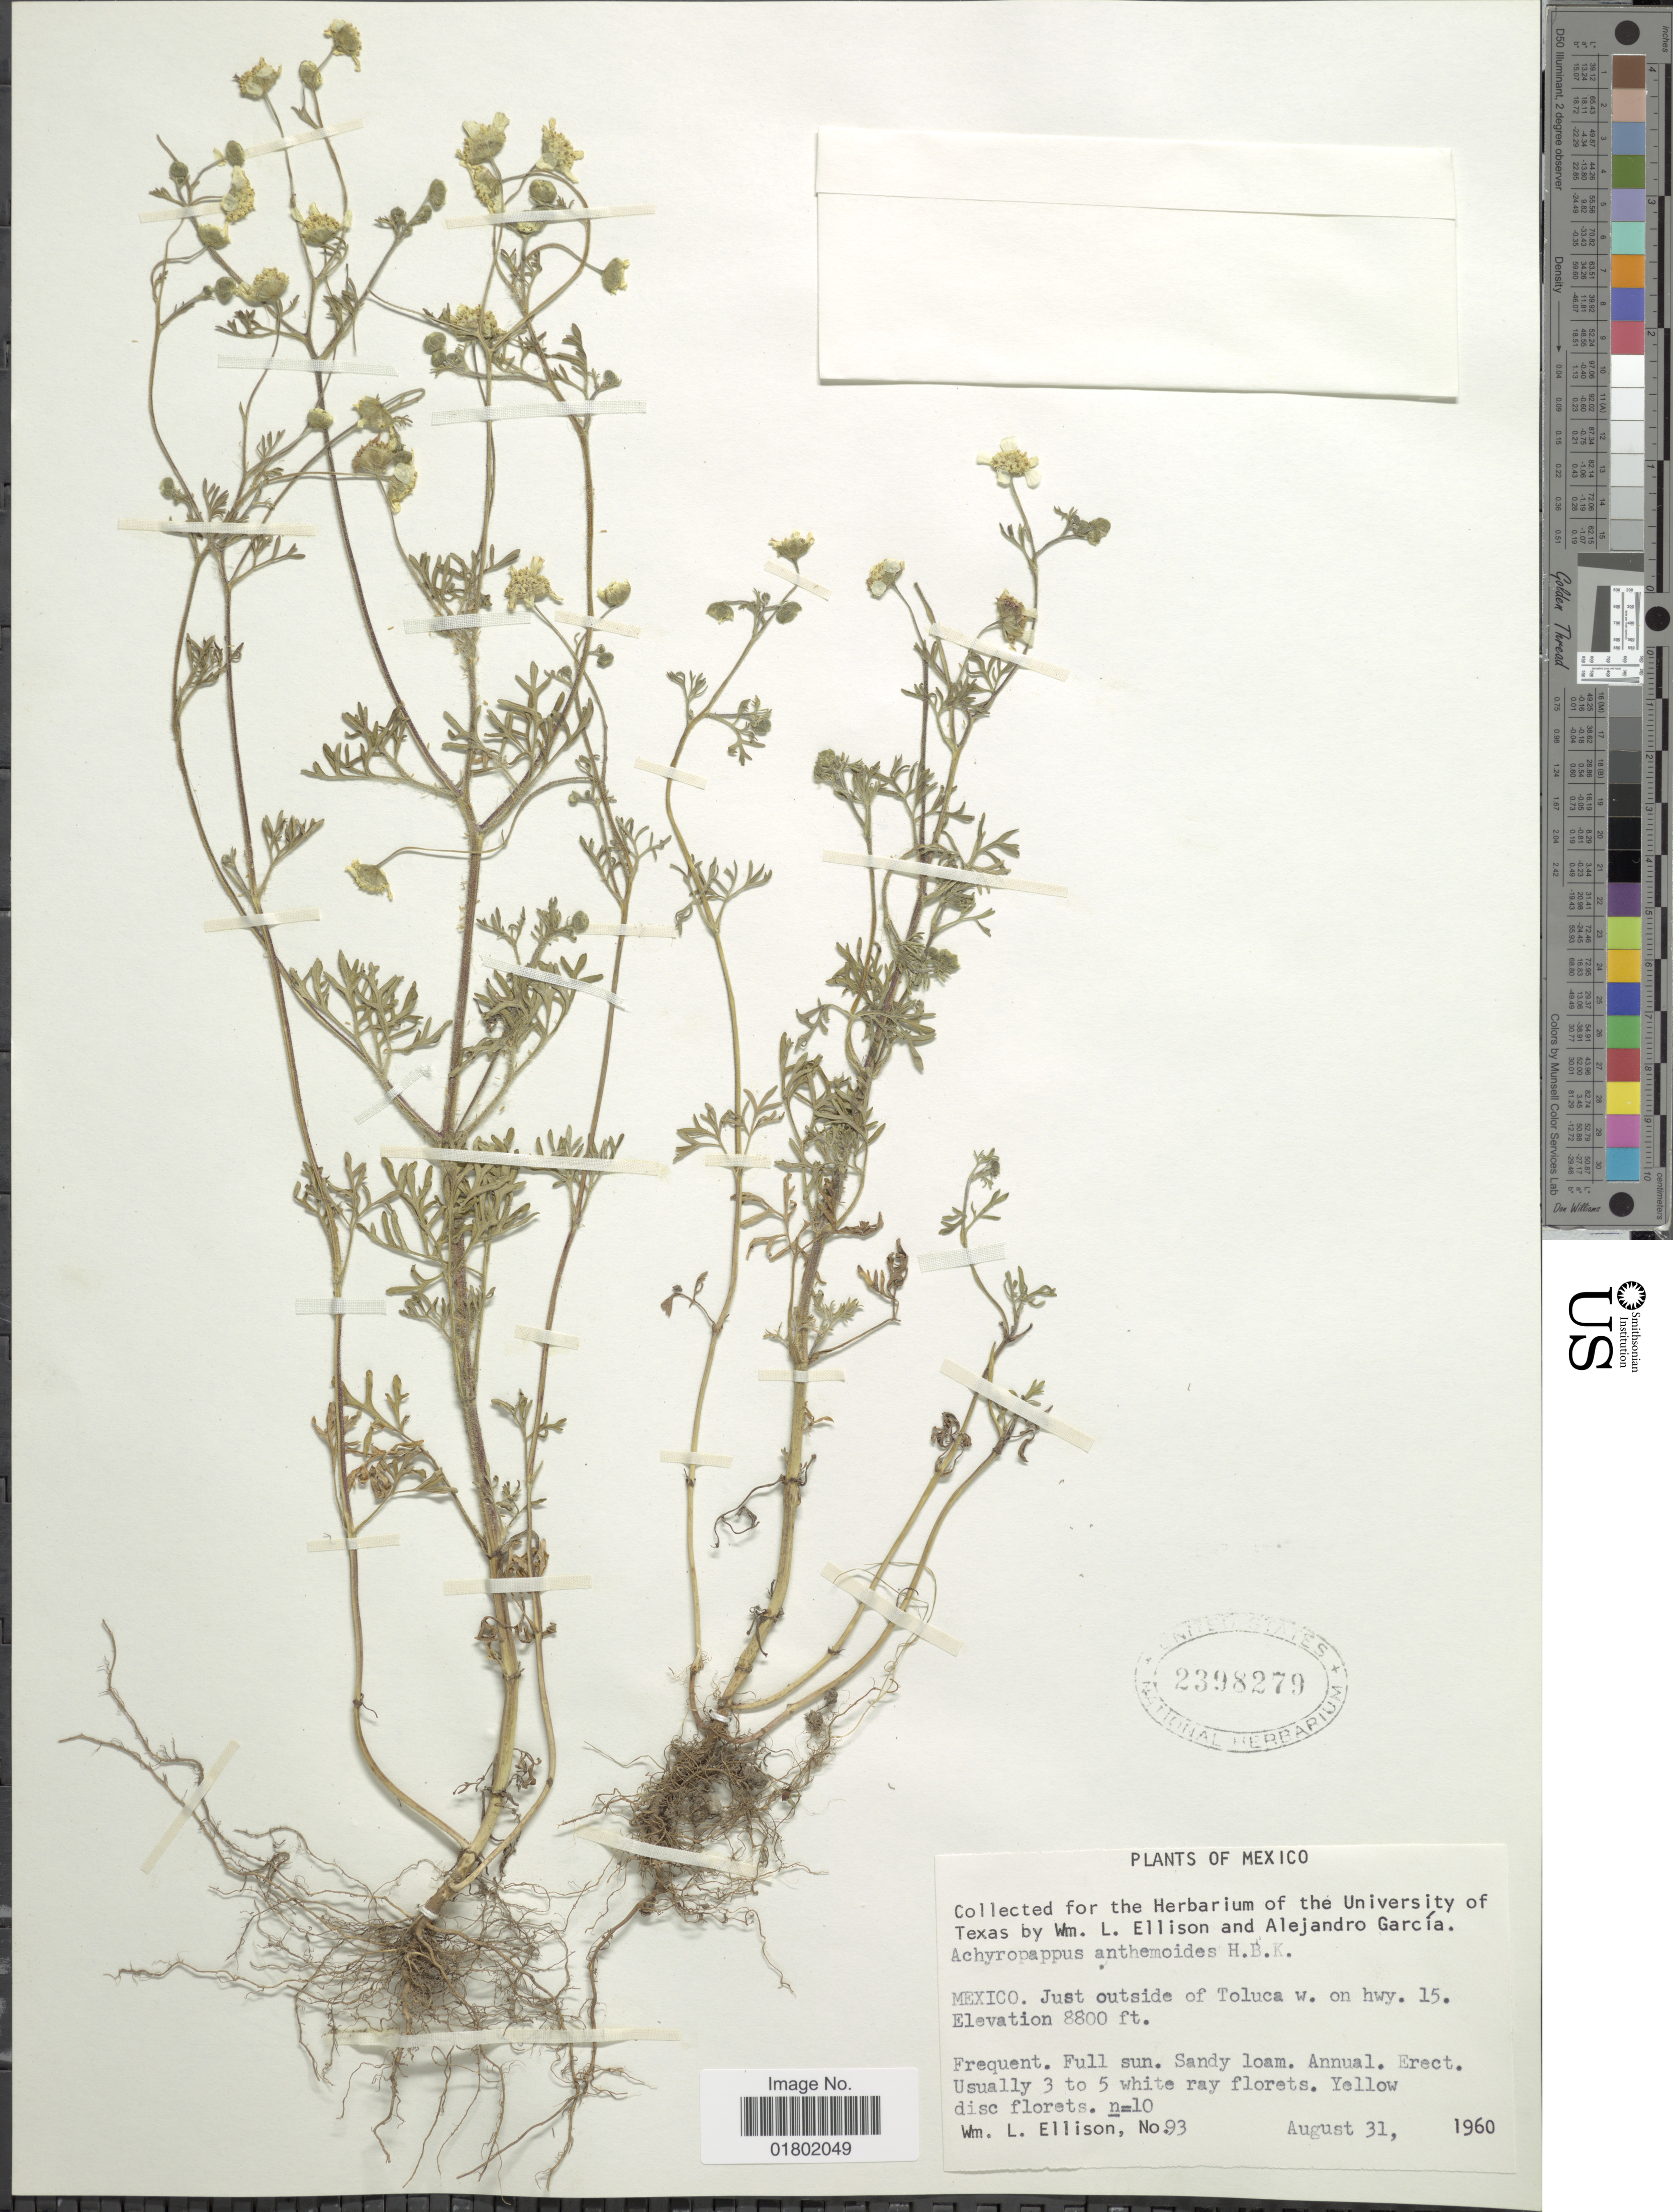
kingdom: Plantae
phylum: Tracheophyta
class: Magnoliopsida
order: Asterales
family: Asteraceae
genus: Bahia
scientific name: Bahia anthemoides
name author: (Kunth) A. Gray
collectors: W. L. Ellison & A. García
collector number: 93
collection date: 1960-08-31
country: Mexico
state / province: México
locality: Just outside of Toluca w. on hwy. 15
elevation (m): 2682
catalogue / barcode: US 2398279